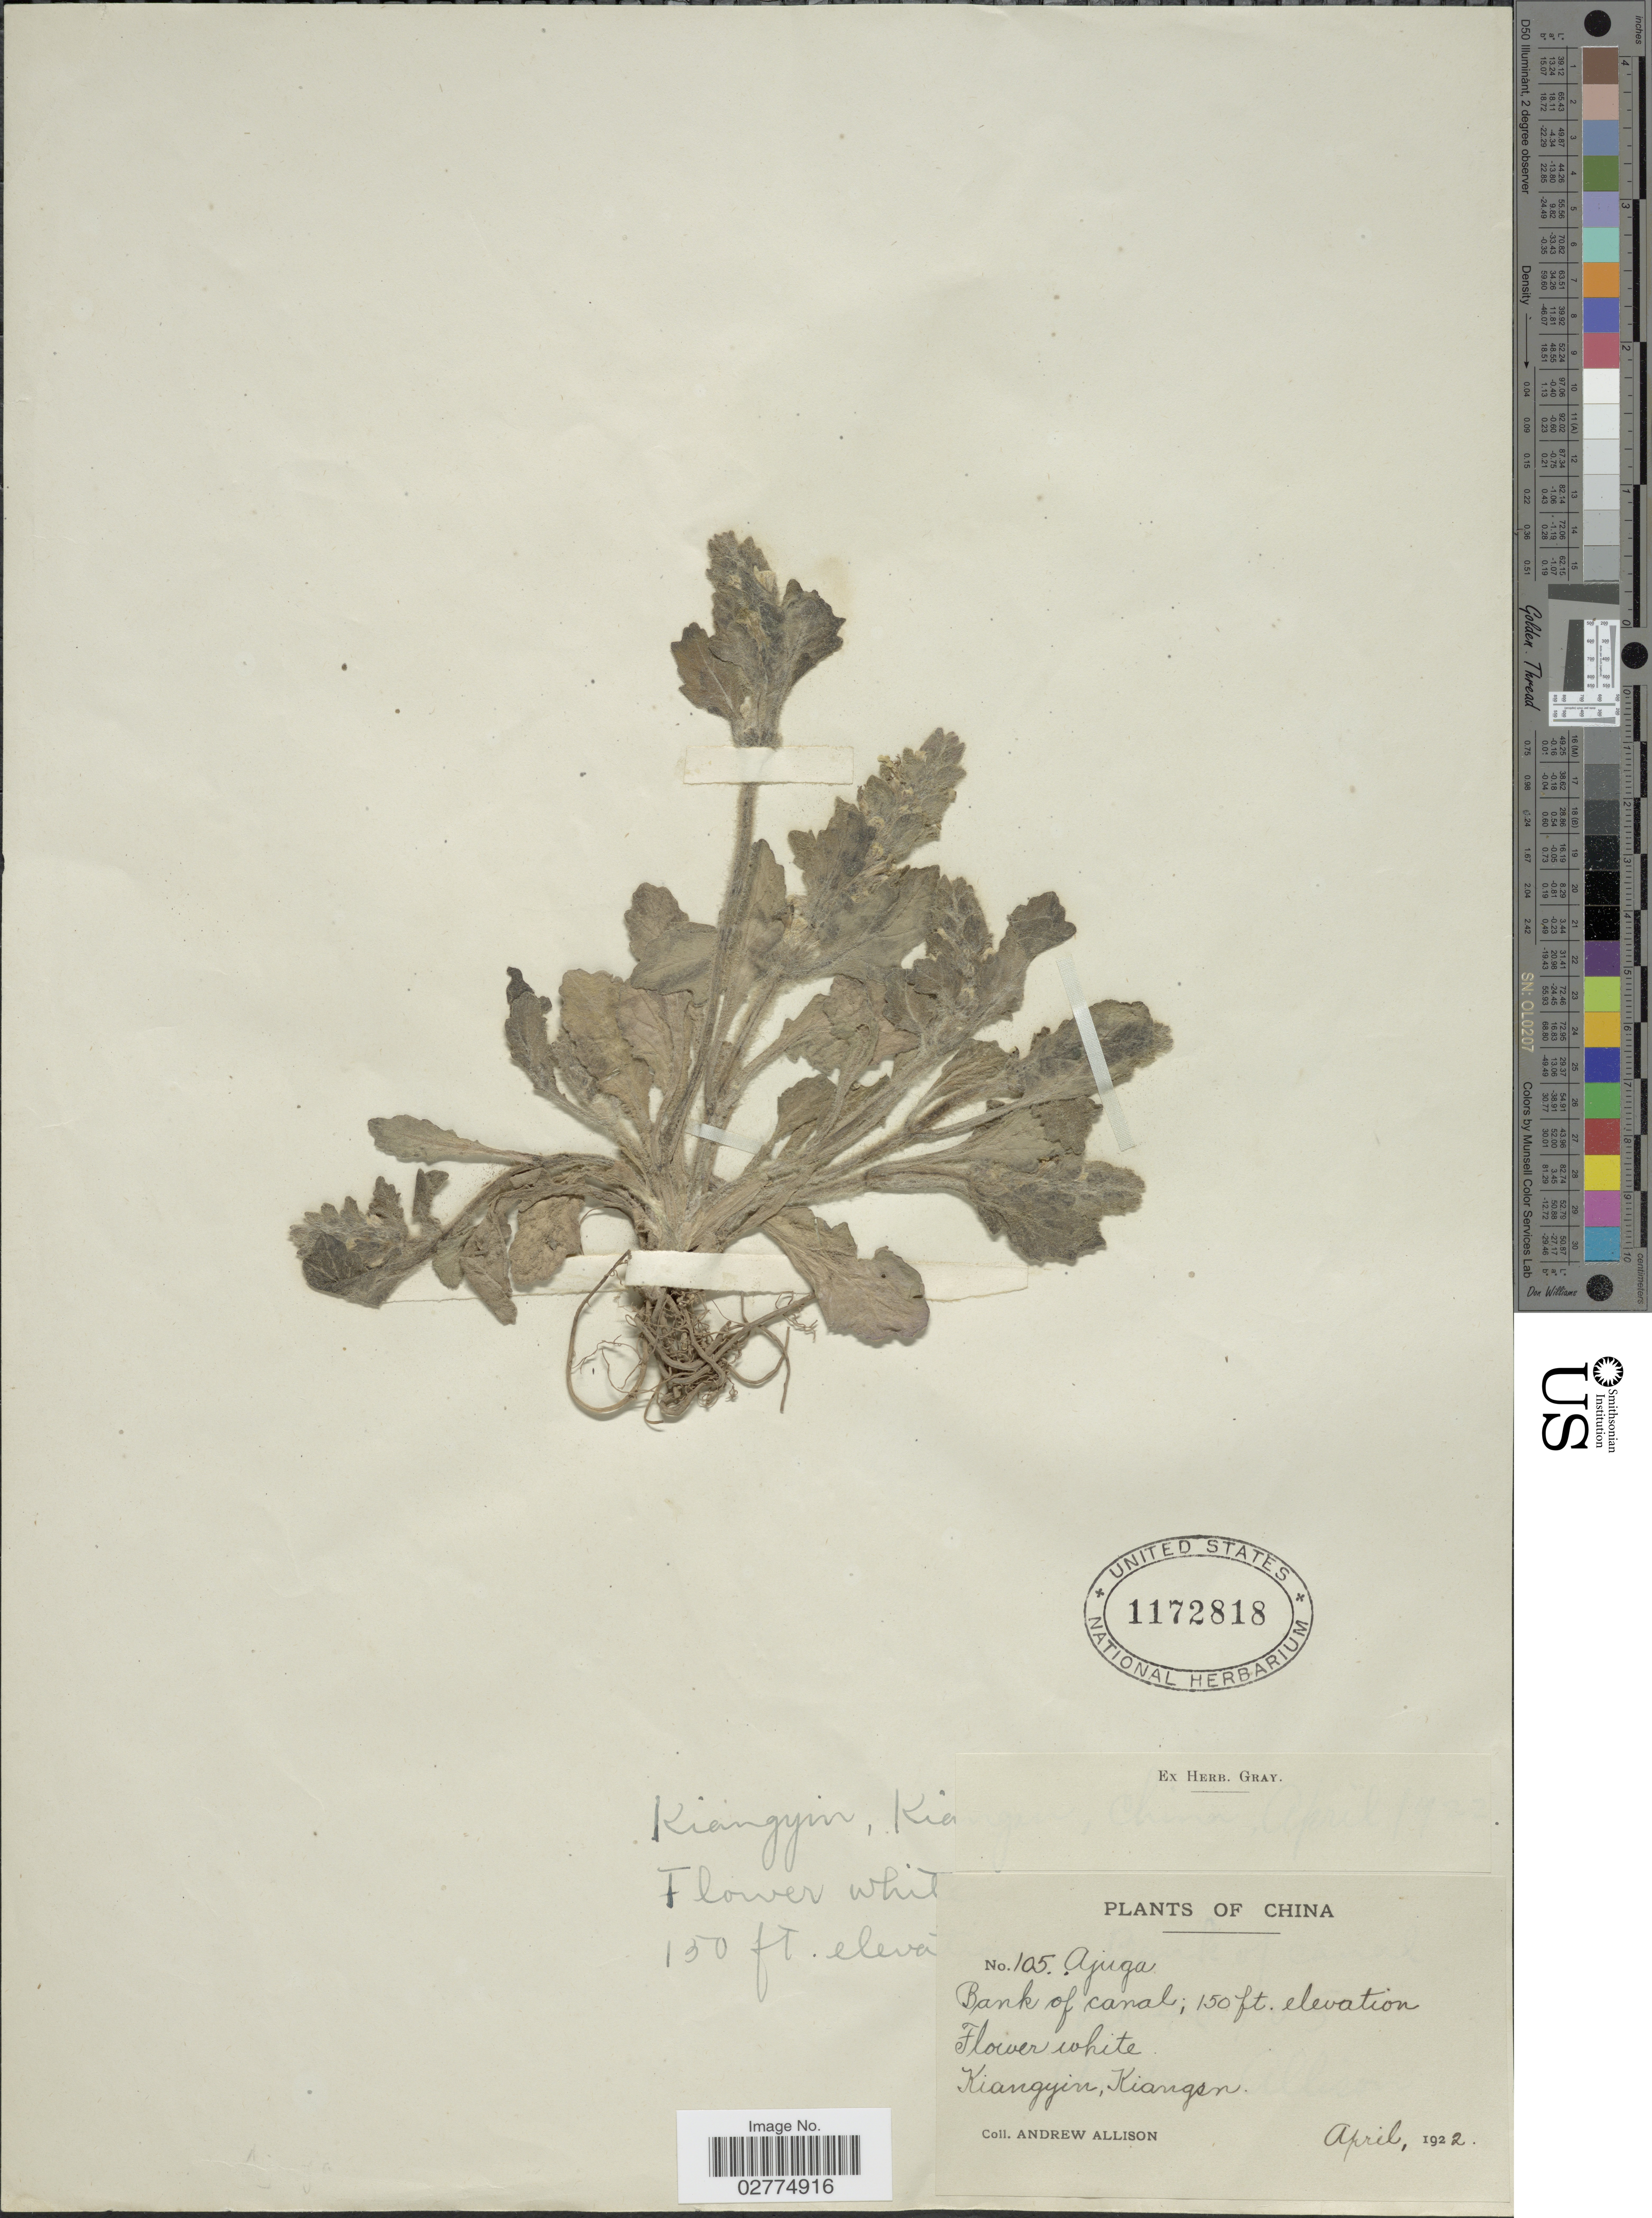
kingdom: Plantae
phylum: Tracheophyta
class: Magnoliopsida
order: Lamiales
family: Lamiaceae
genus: Ajuga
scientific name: Ajuga sp.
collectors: A. Allison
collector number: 105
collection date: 1922-04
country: China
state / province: Jiangsu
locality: Kiangyin, Kiangsu.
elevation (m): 46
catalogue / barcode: US 1172818